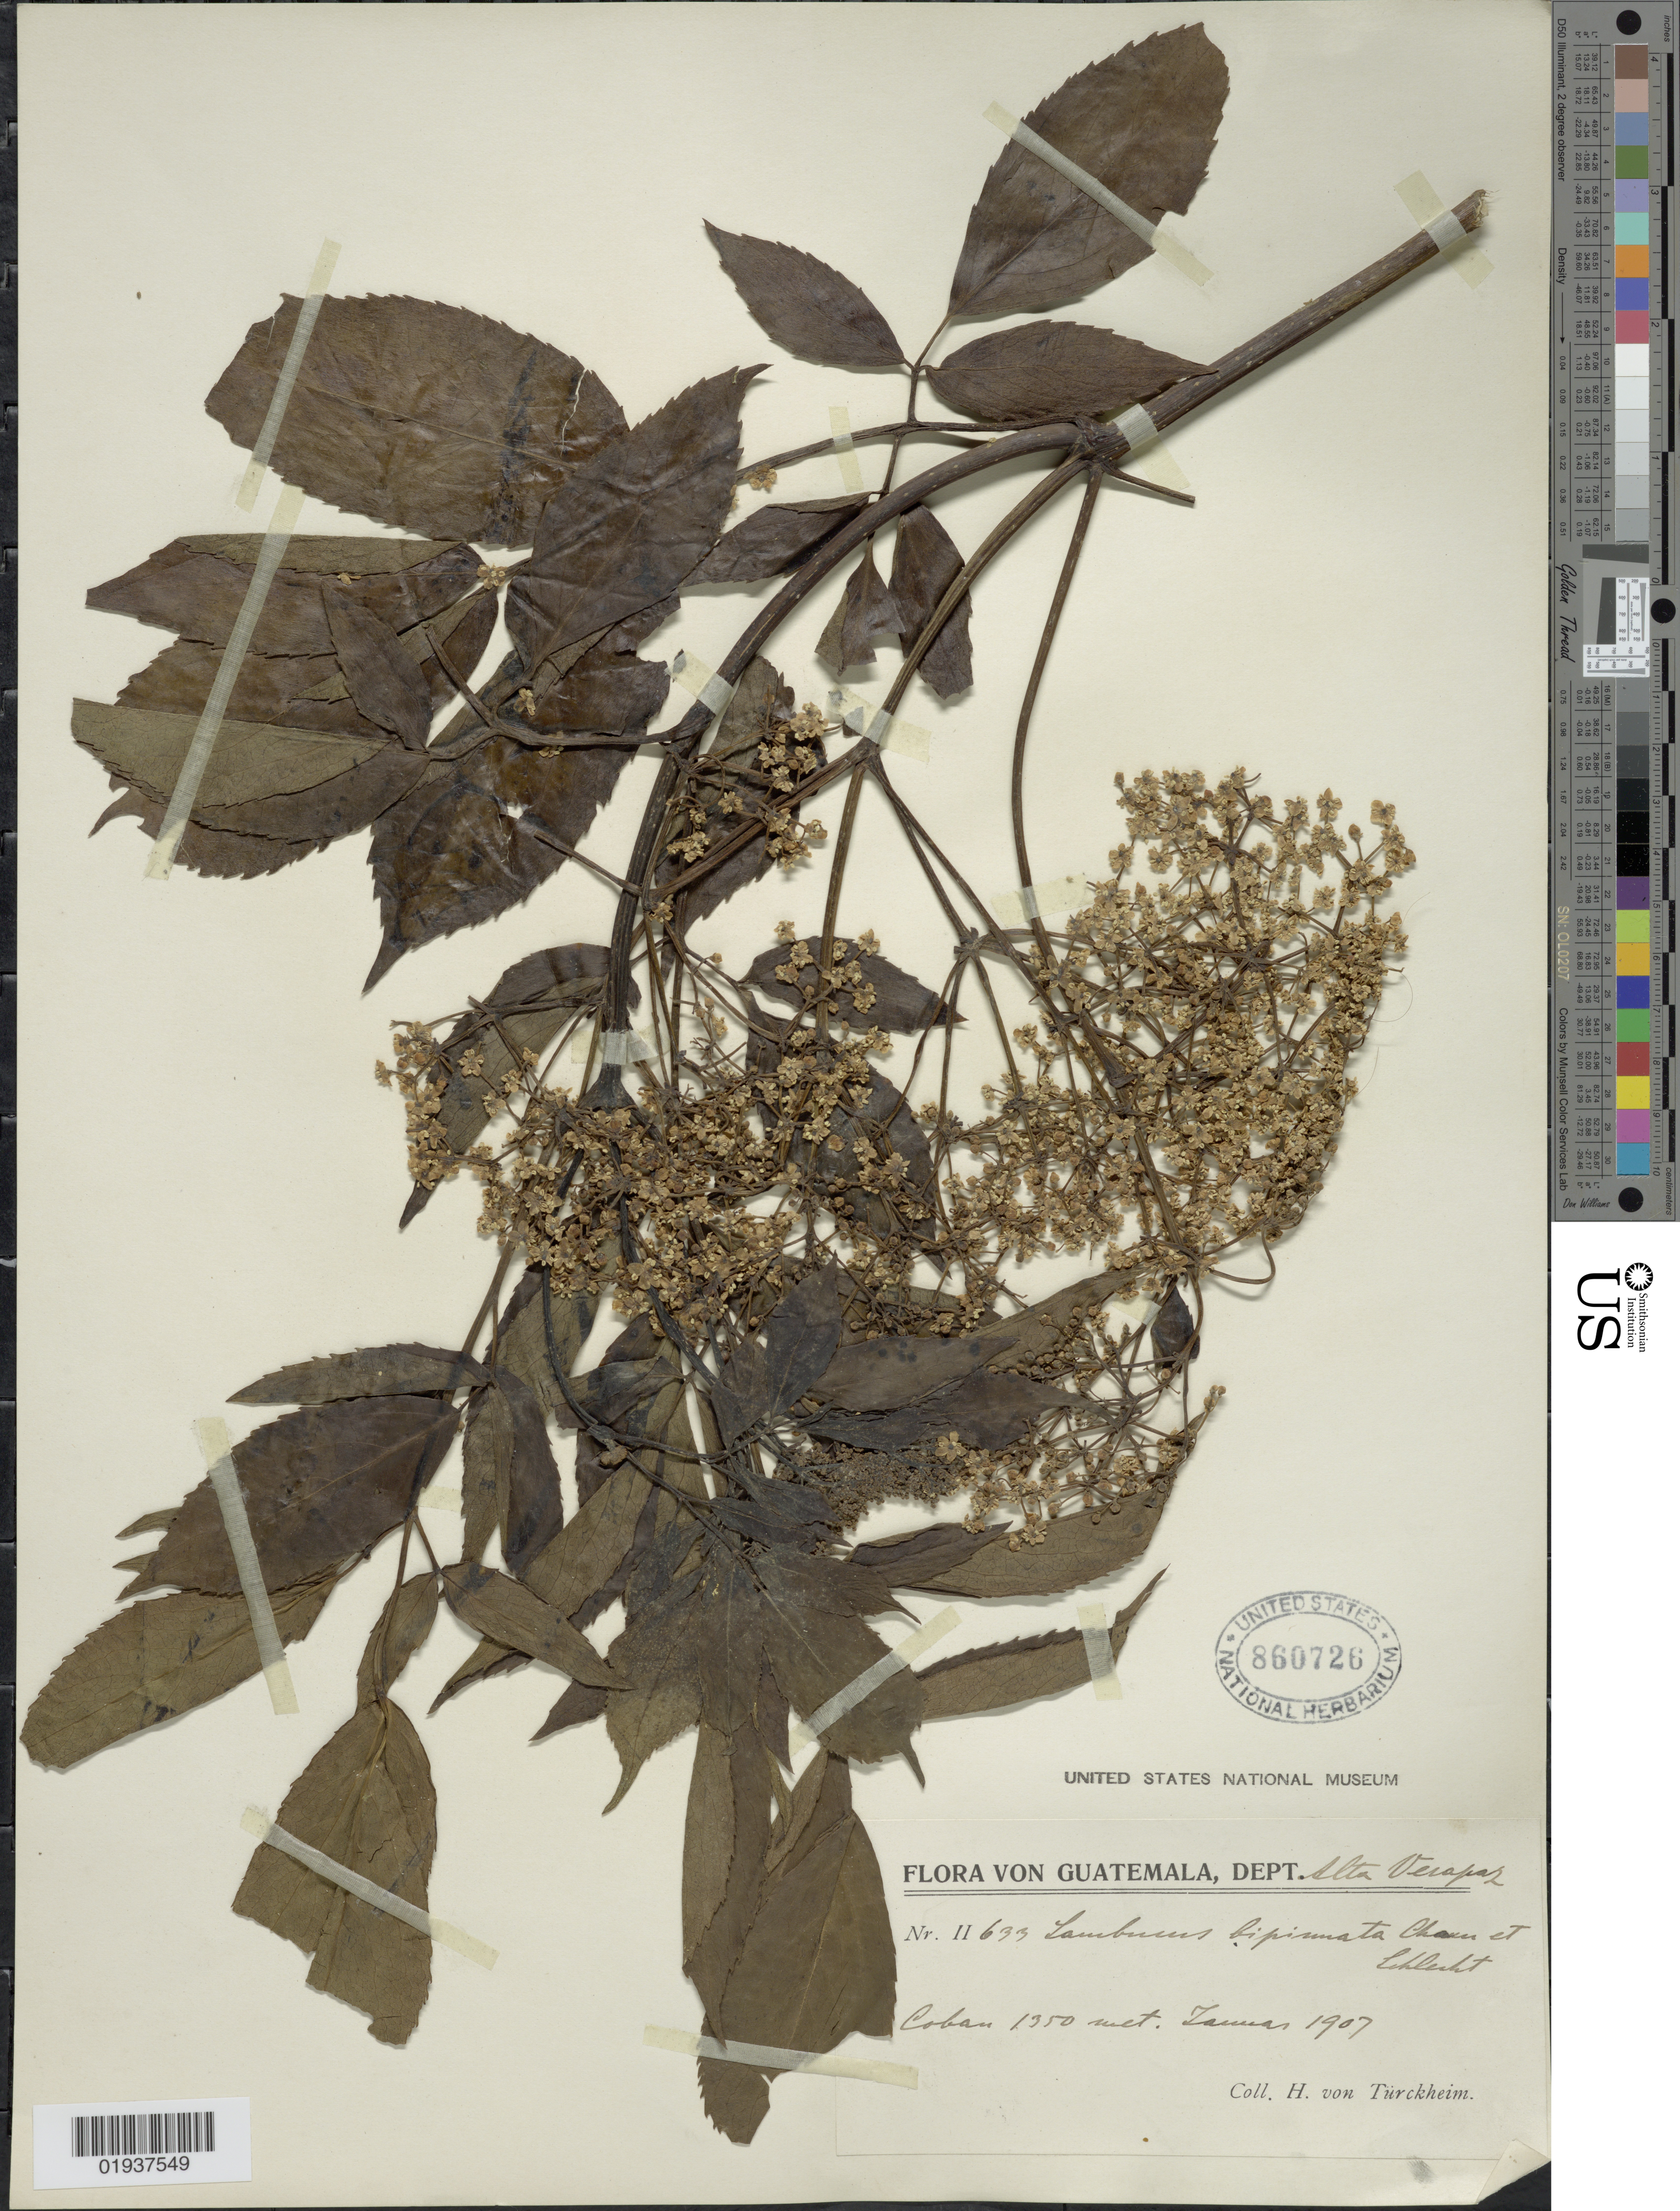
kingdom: Plantae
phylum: Tracheophyta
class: Magnoliopsida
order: Dipsacales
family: Viburnaceae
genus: Sambucus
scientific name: Sambucus mexicana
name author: C. Presl ex DC.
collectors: H. von Türckheim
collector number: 11633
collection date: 1907-01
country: Guatemala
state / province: Alta Verapaz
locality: Dept. Alta Verapaz. Coban.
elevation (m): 1350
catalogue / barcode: US 860726